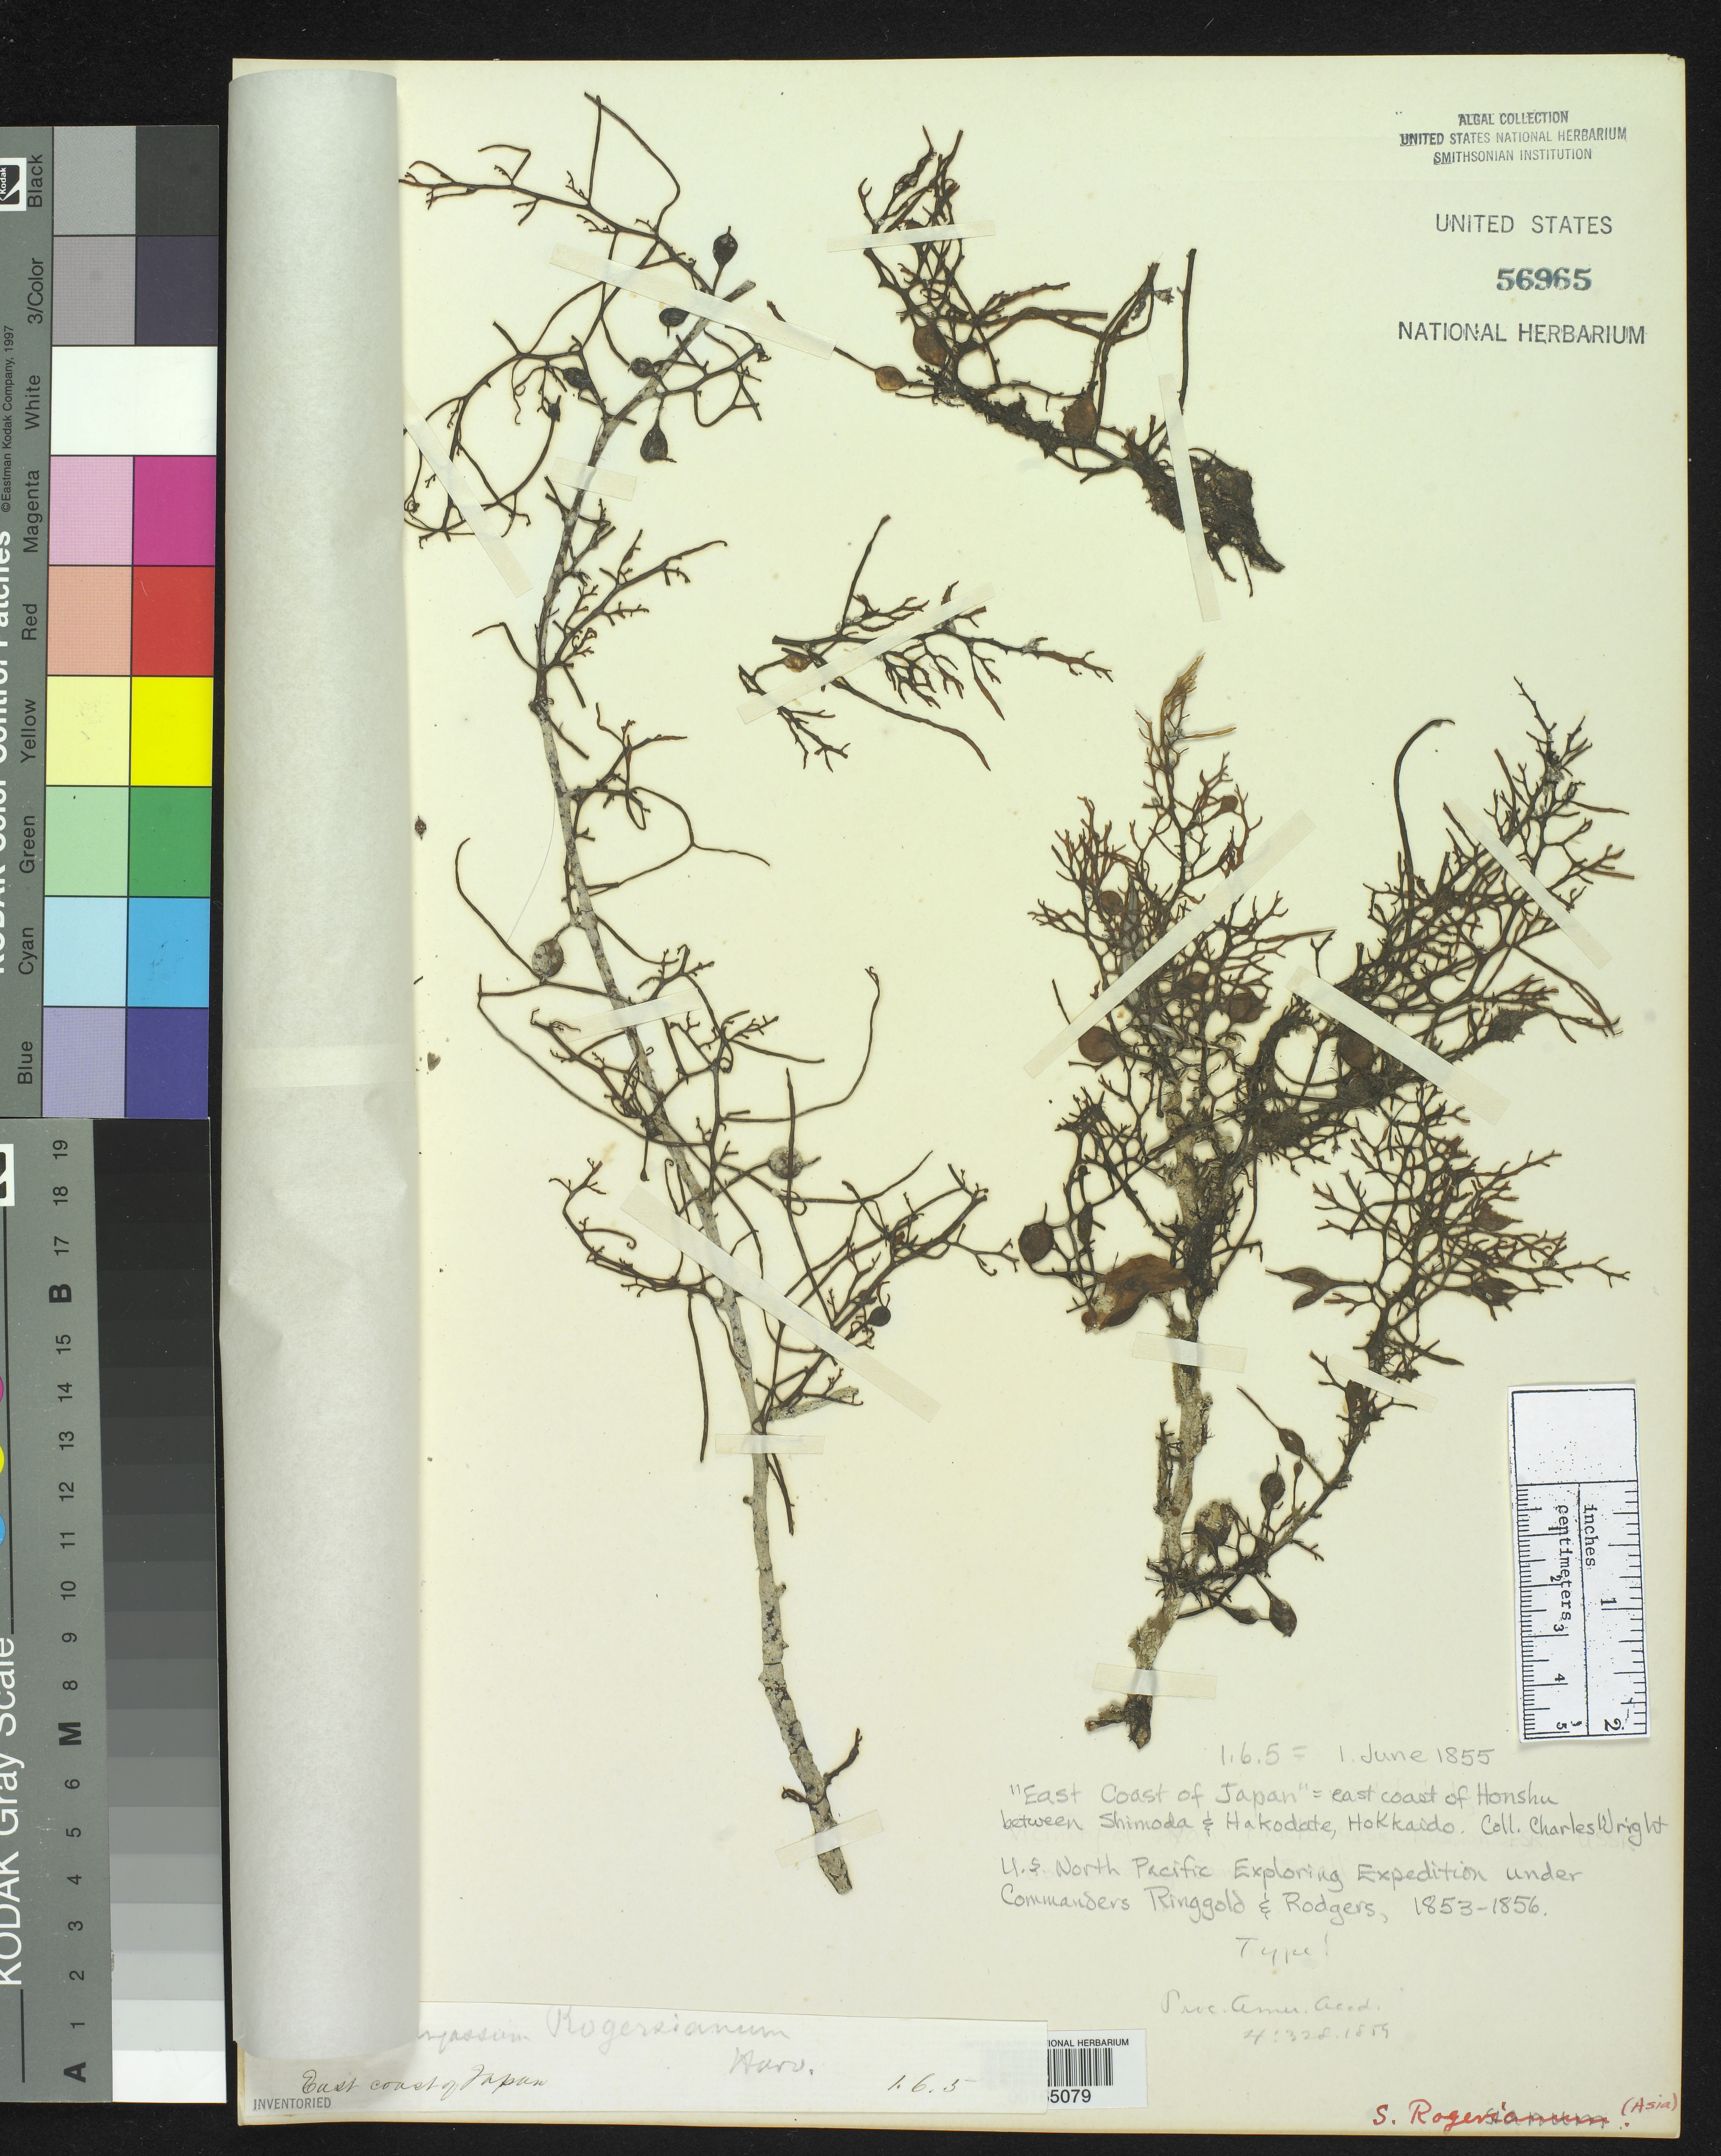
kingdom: Chromista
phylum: Ochrophyta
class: Phaeophyceae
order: Fucales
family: Sargassaceae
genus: Sargassum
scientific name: Sargassum rogersianum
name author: Harv.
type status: Isotype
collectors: C. Wright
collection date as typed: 01 Jun 1855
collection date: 1855-06-01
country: Japan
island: Honshu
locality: East coast north of Shimoda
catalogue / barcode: US 56965